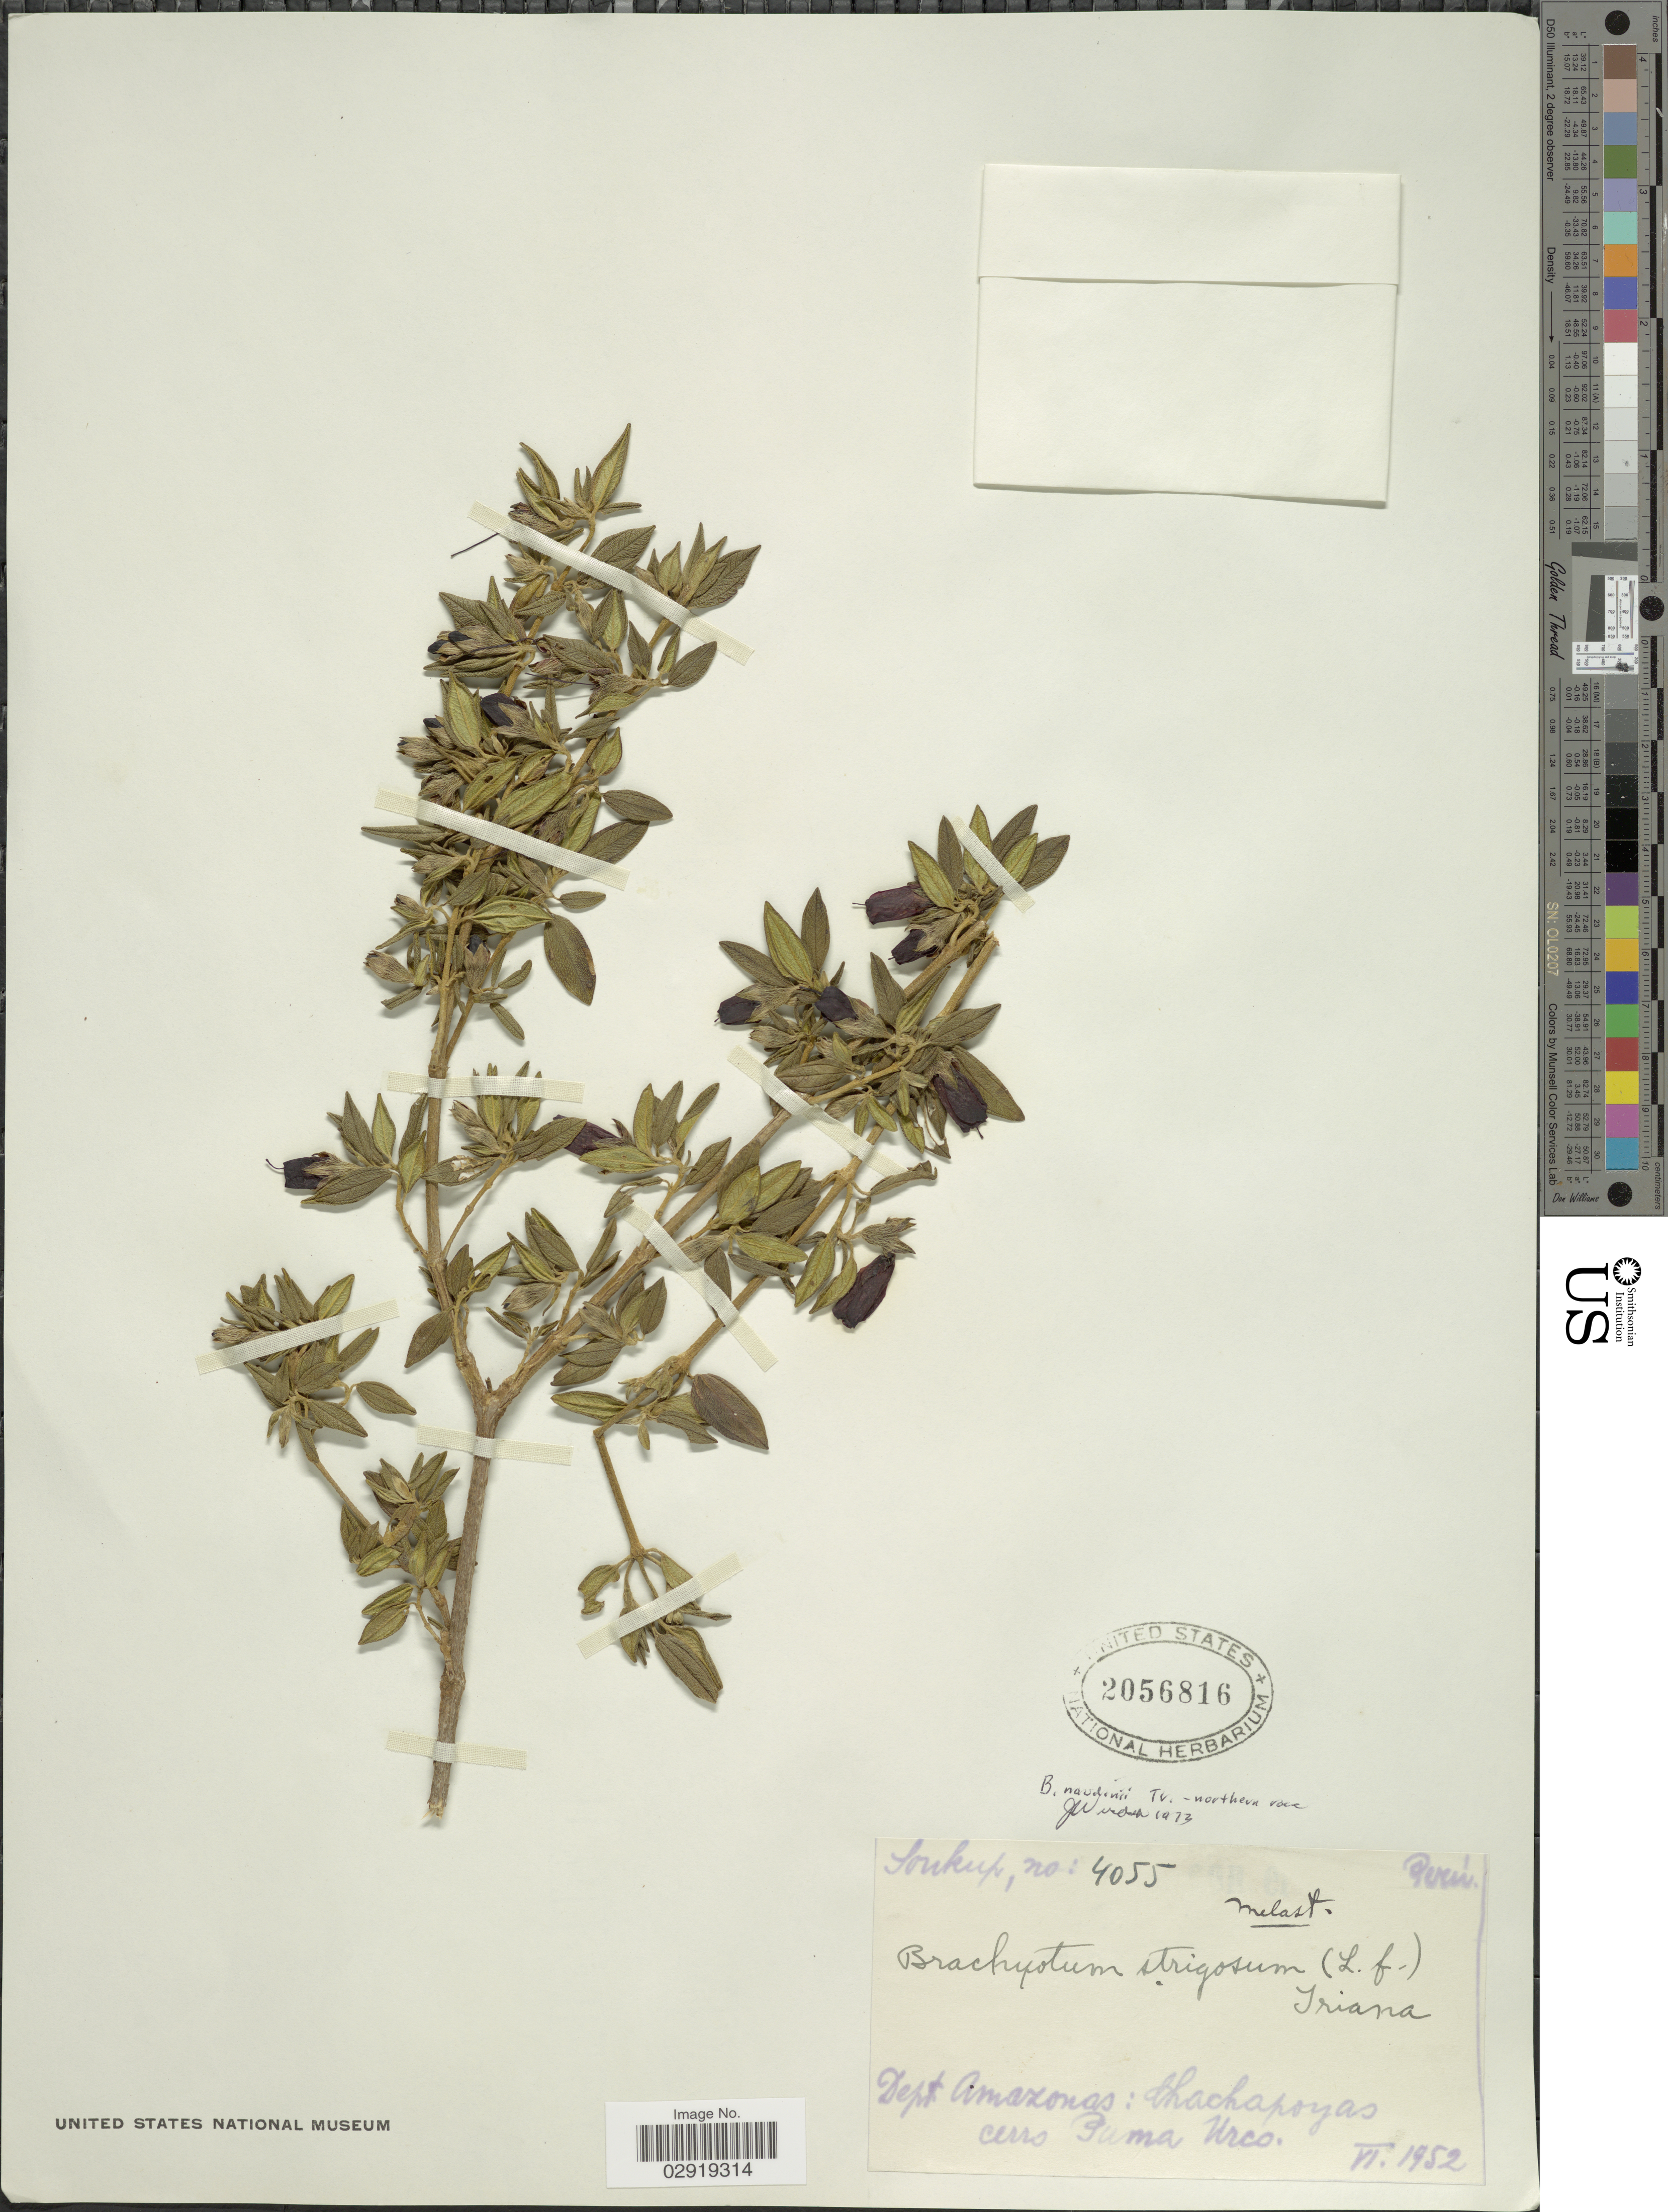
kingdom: Plantae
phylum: Tracheophyta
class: Magnoliopsida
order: Myrtales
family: Melastomataceae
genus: Brachyotum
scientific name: Brachyotum naudinii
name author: Triana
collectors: -- Soukup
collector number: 4055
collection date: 1952-06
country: Peru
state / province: Amazonas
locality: Dept. Amazonas: Chachapoyas. Cerro Puma Urco.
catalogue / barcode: US 2056816